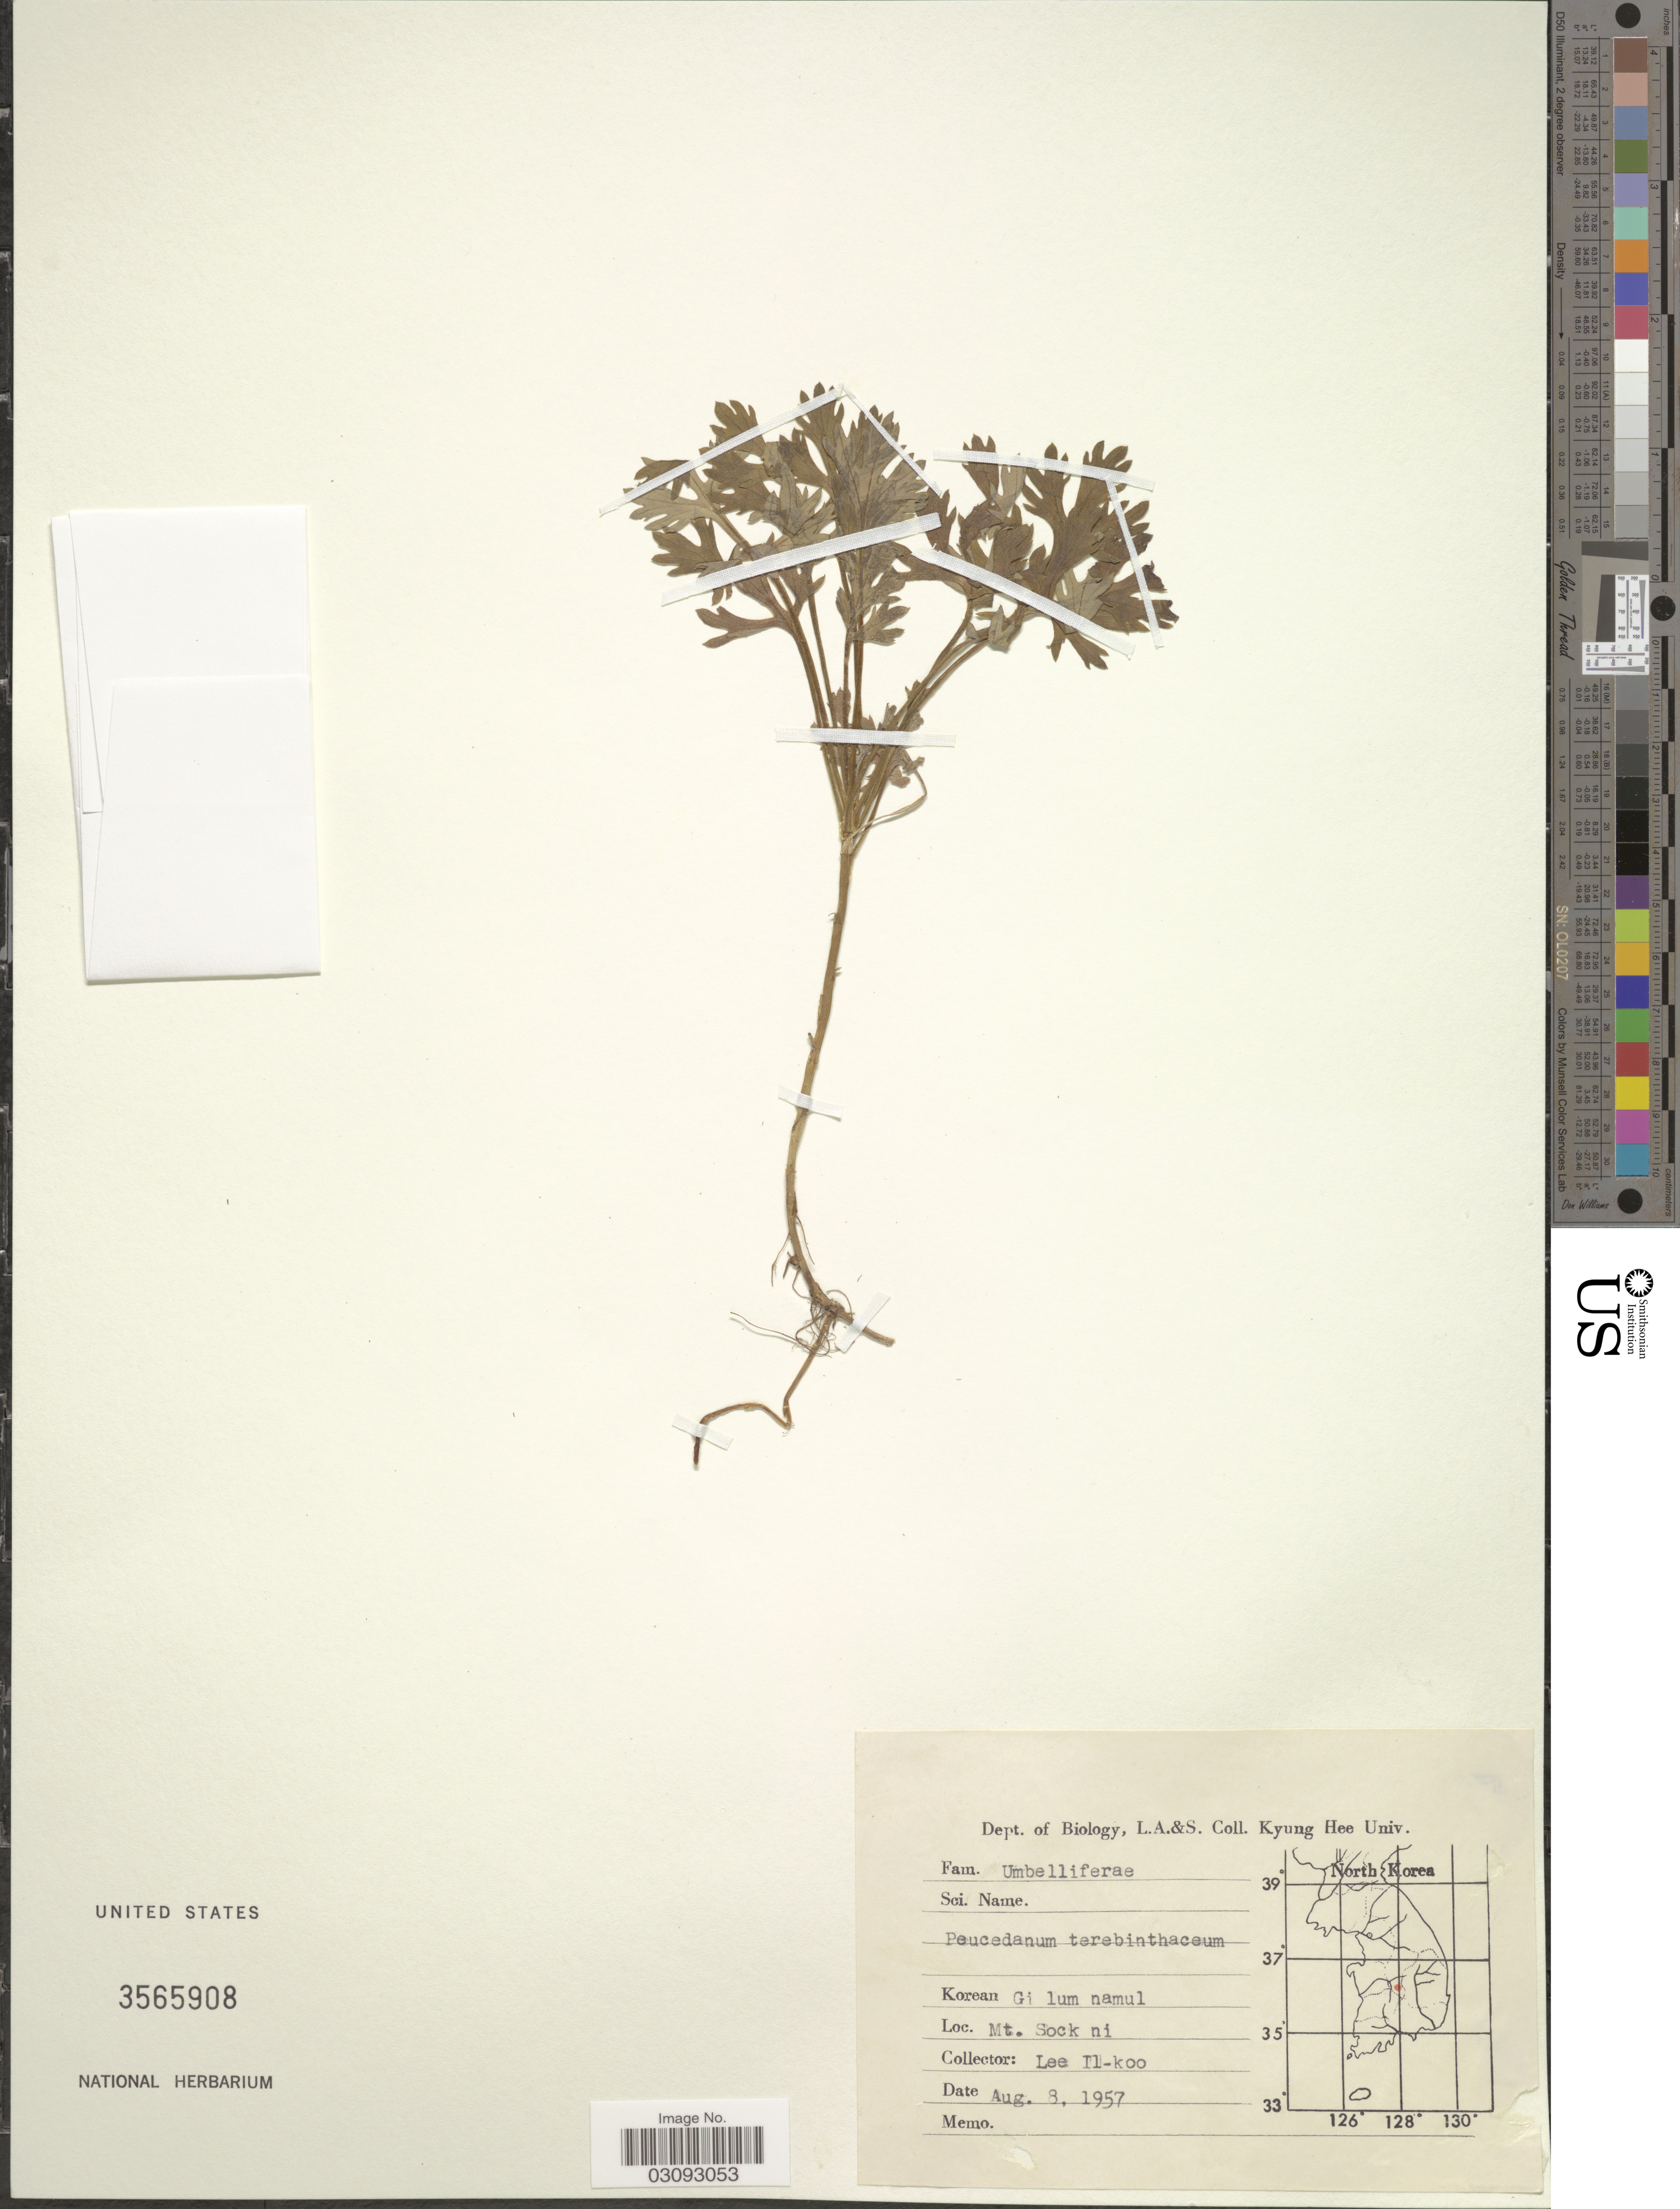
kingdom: Plantae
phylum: Tracheophyta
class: Magnoliopsida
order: Apiales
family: Apiaceae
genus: Peucedanum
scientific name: Peucedanum terebinthaceum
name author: (Fisch. ex Trevir.) Ledeb.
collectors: Il-Ko Lee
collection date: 1957-08-08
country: South Korea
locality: Mt. Sock ni.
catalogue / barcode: US 3565908